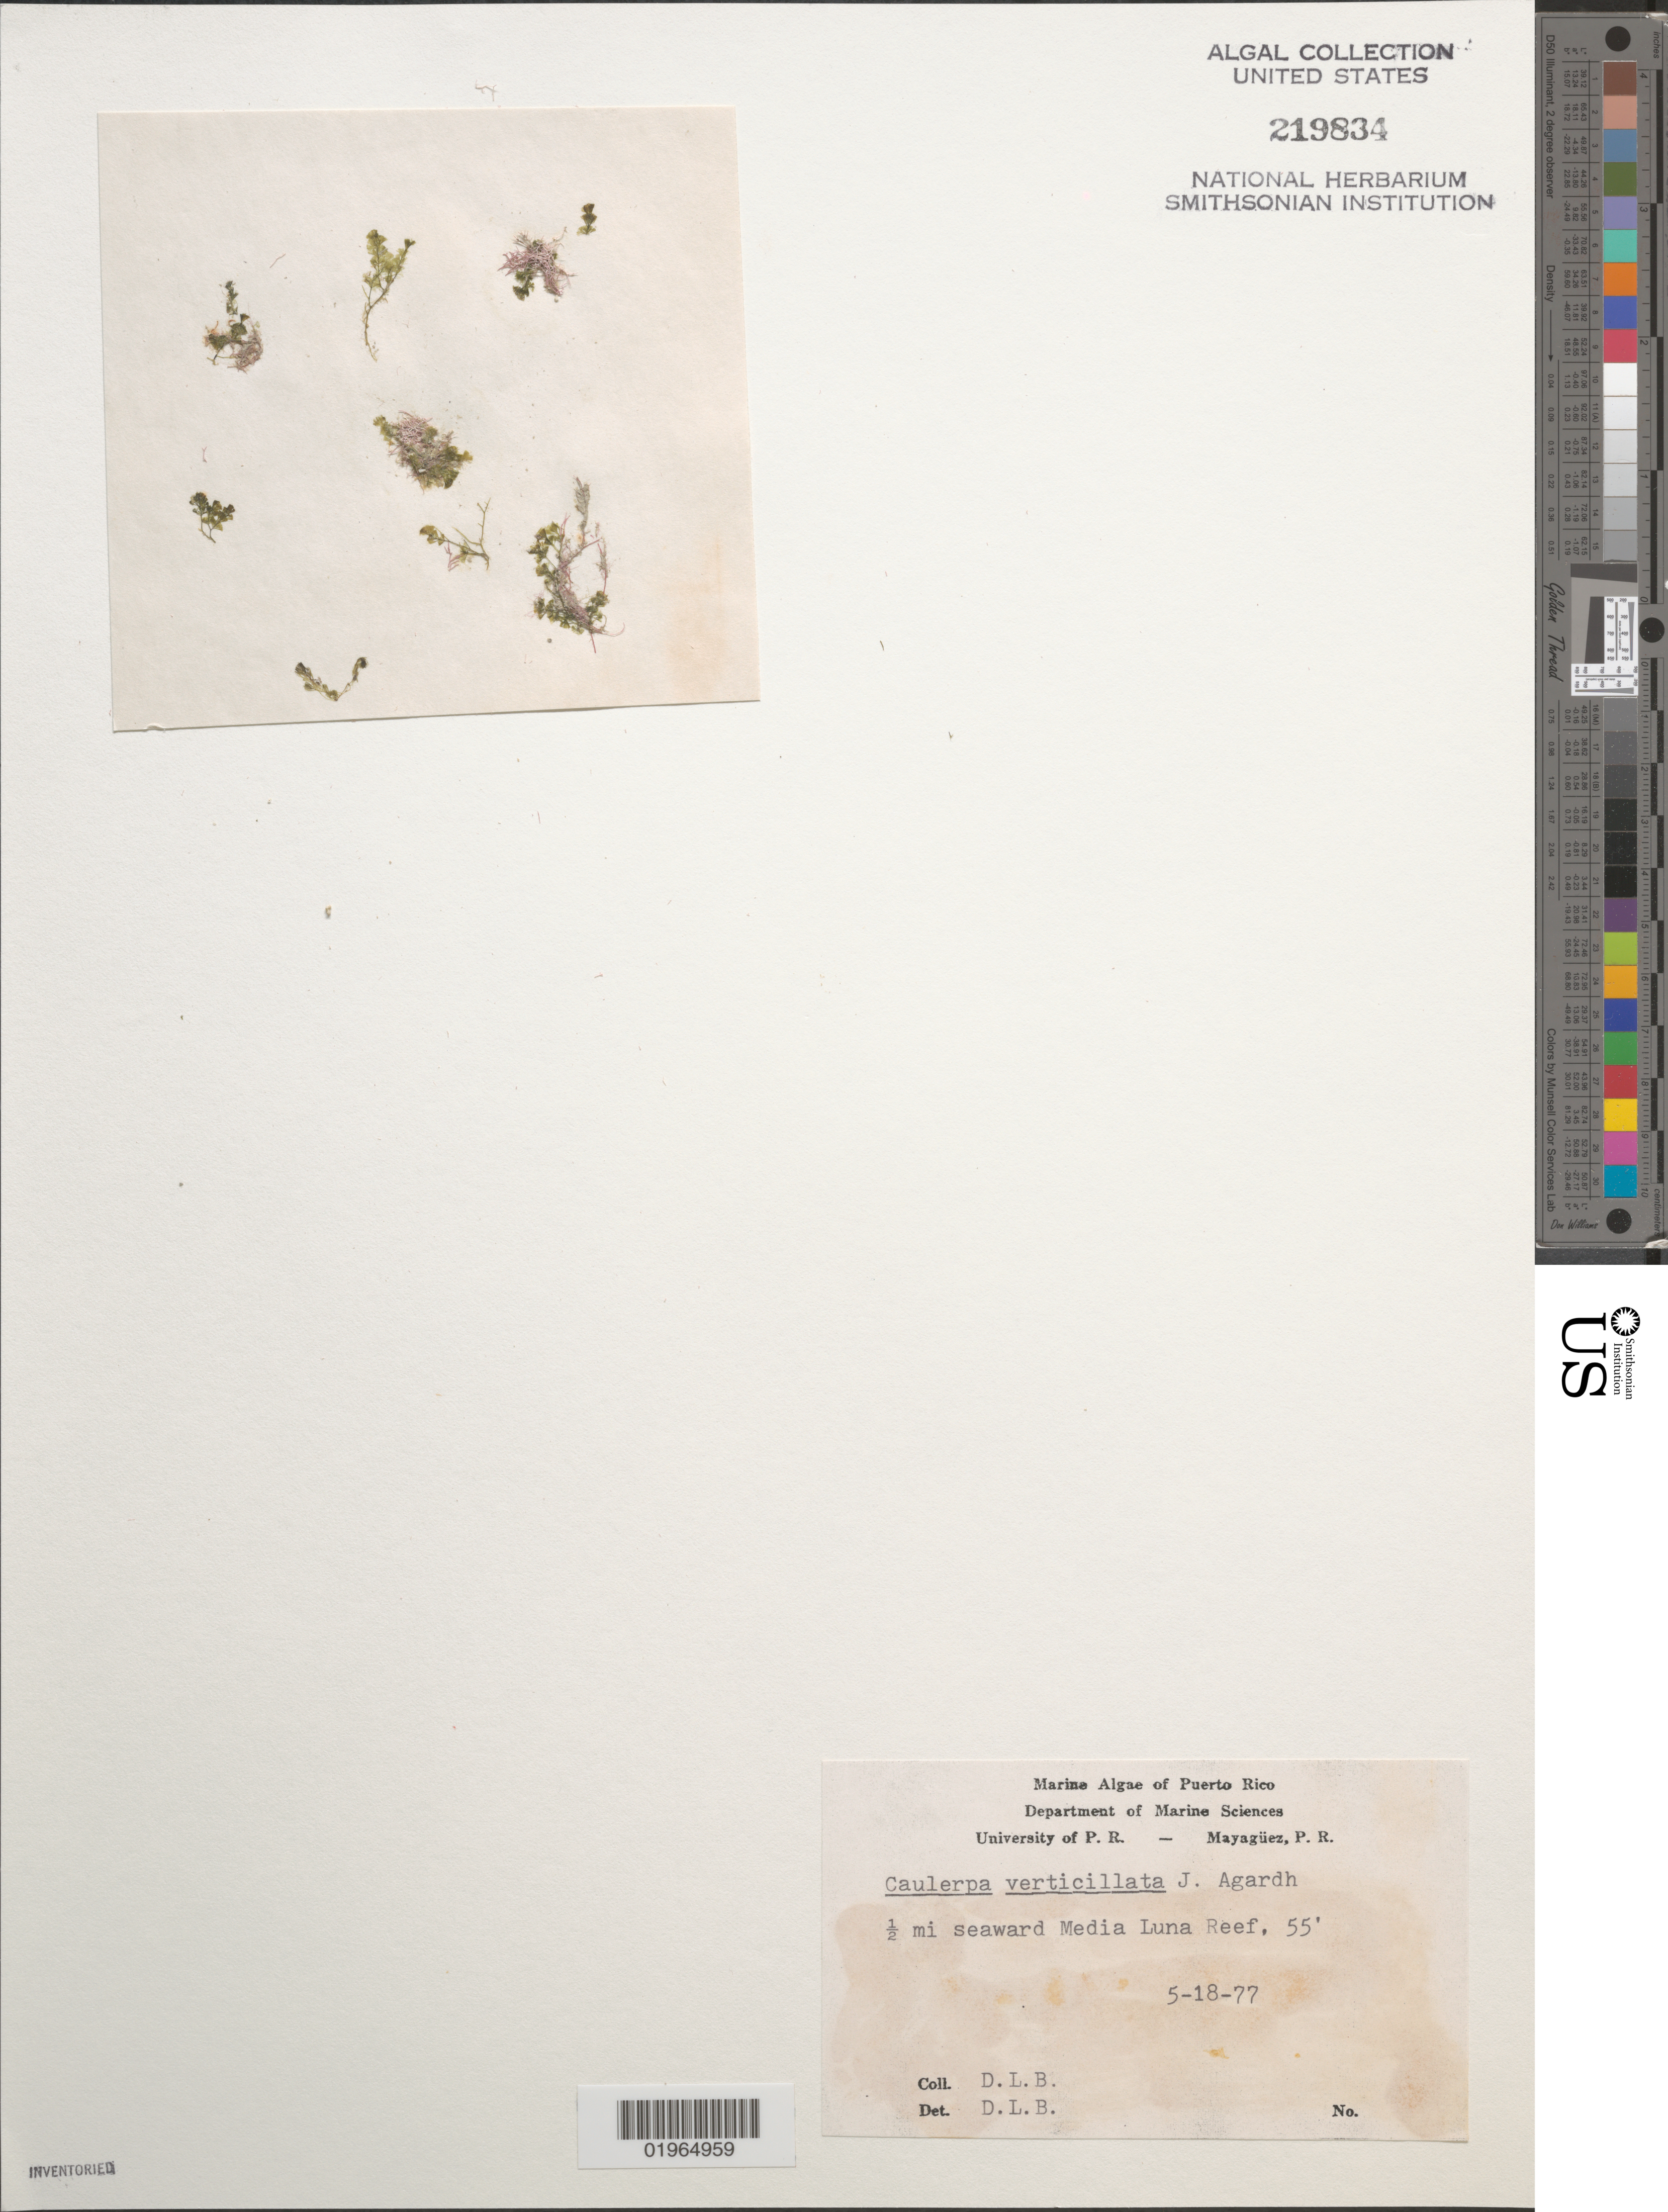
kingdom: Plantae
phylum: Chlorophyta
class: Ulvophyceae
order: Bryopsidales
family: Caulerpaceae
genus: Caulerpa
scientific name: Caulerpa verticillata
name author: J. Agardh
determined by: Ballantine, D. L.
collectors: D.L. Ballantine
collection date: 1977-05-18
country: Puerto Rico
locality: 1/2 mi seaward Media Luna Reef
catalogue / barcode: US 219834